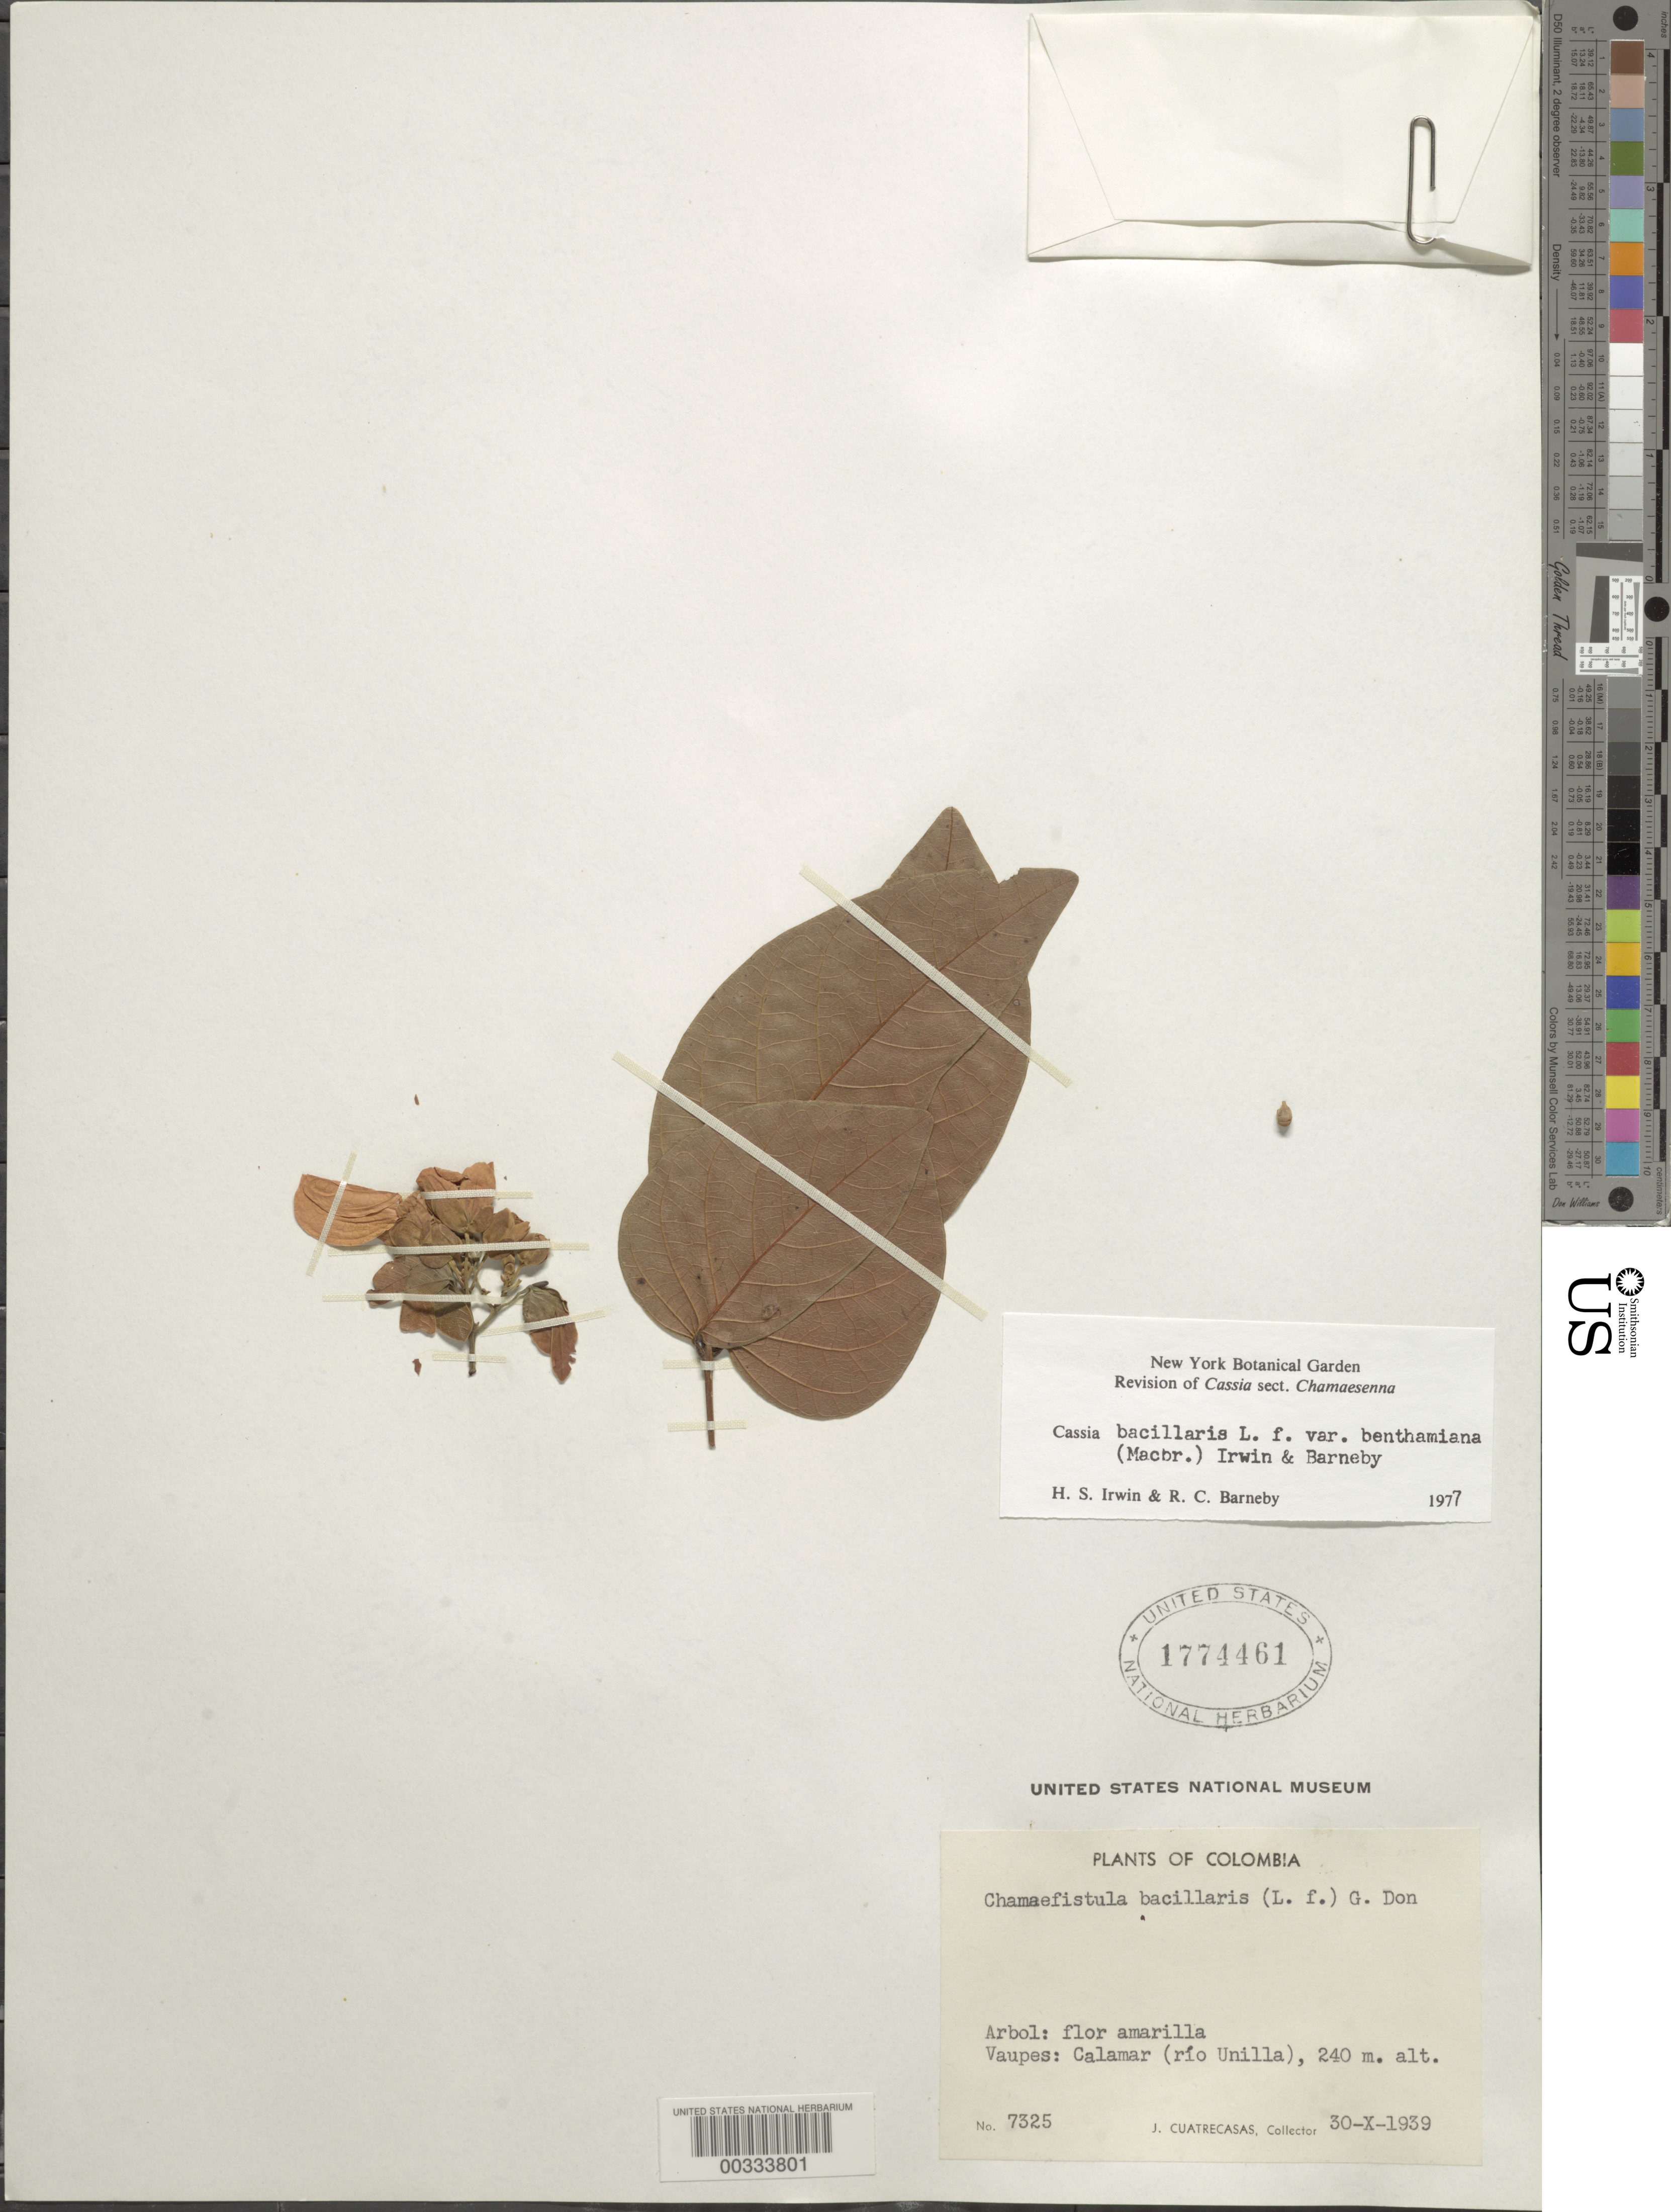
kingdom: Plantae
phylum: Tracheophyta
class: Magnoliopsida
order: Fabales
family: Fabaceae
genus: Senna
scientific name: Senna bacillaris var. benthamiana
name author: (J.F. Macbr.) H.S. Irwin & Barneby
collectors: J. Cuatrecasas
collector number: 7325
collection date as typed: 30 Oct 1939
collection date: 1939-10-30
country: Colombia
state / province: Vaupés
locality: Calamar, Rio Unilla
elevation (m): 240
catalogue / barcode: US 1774461